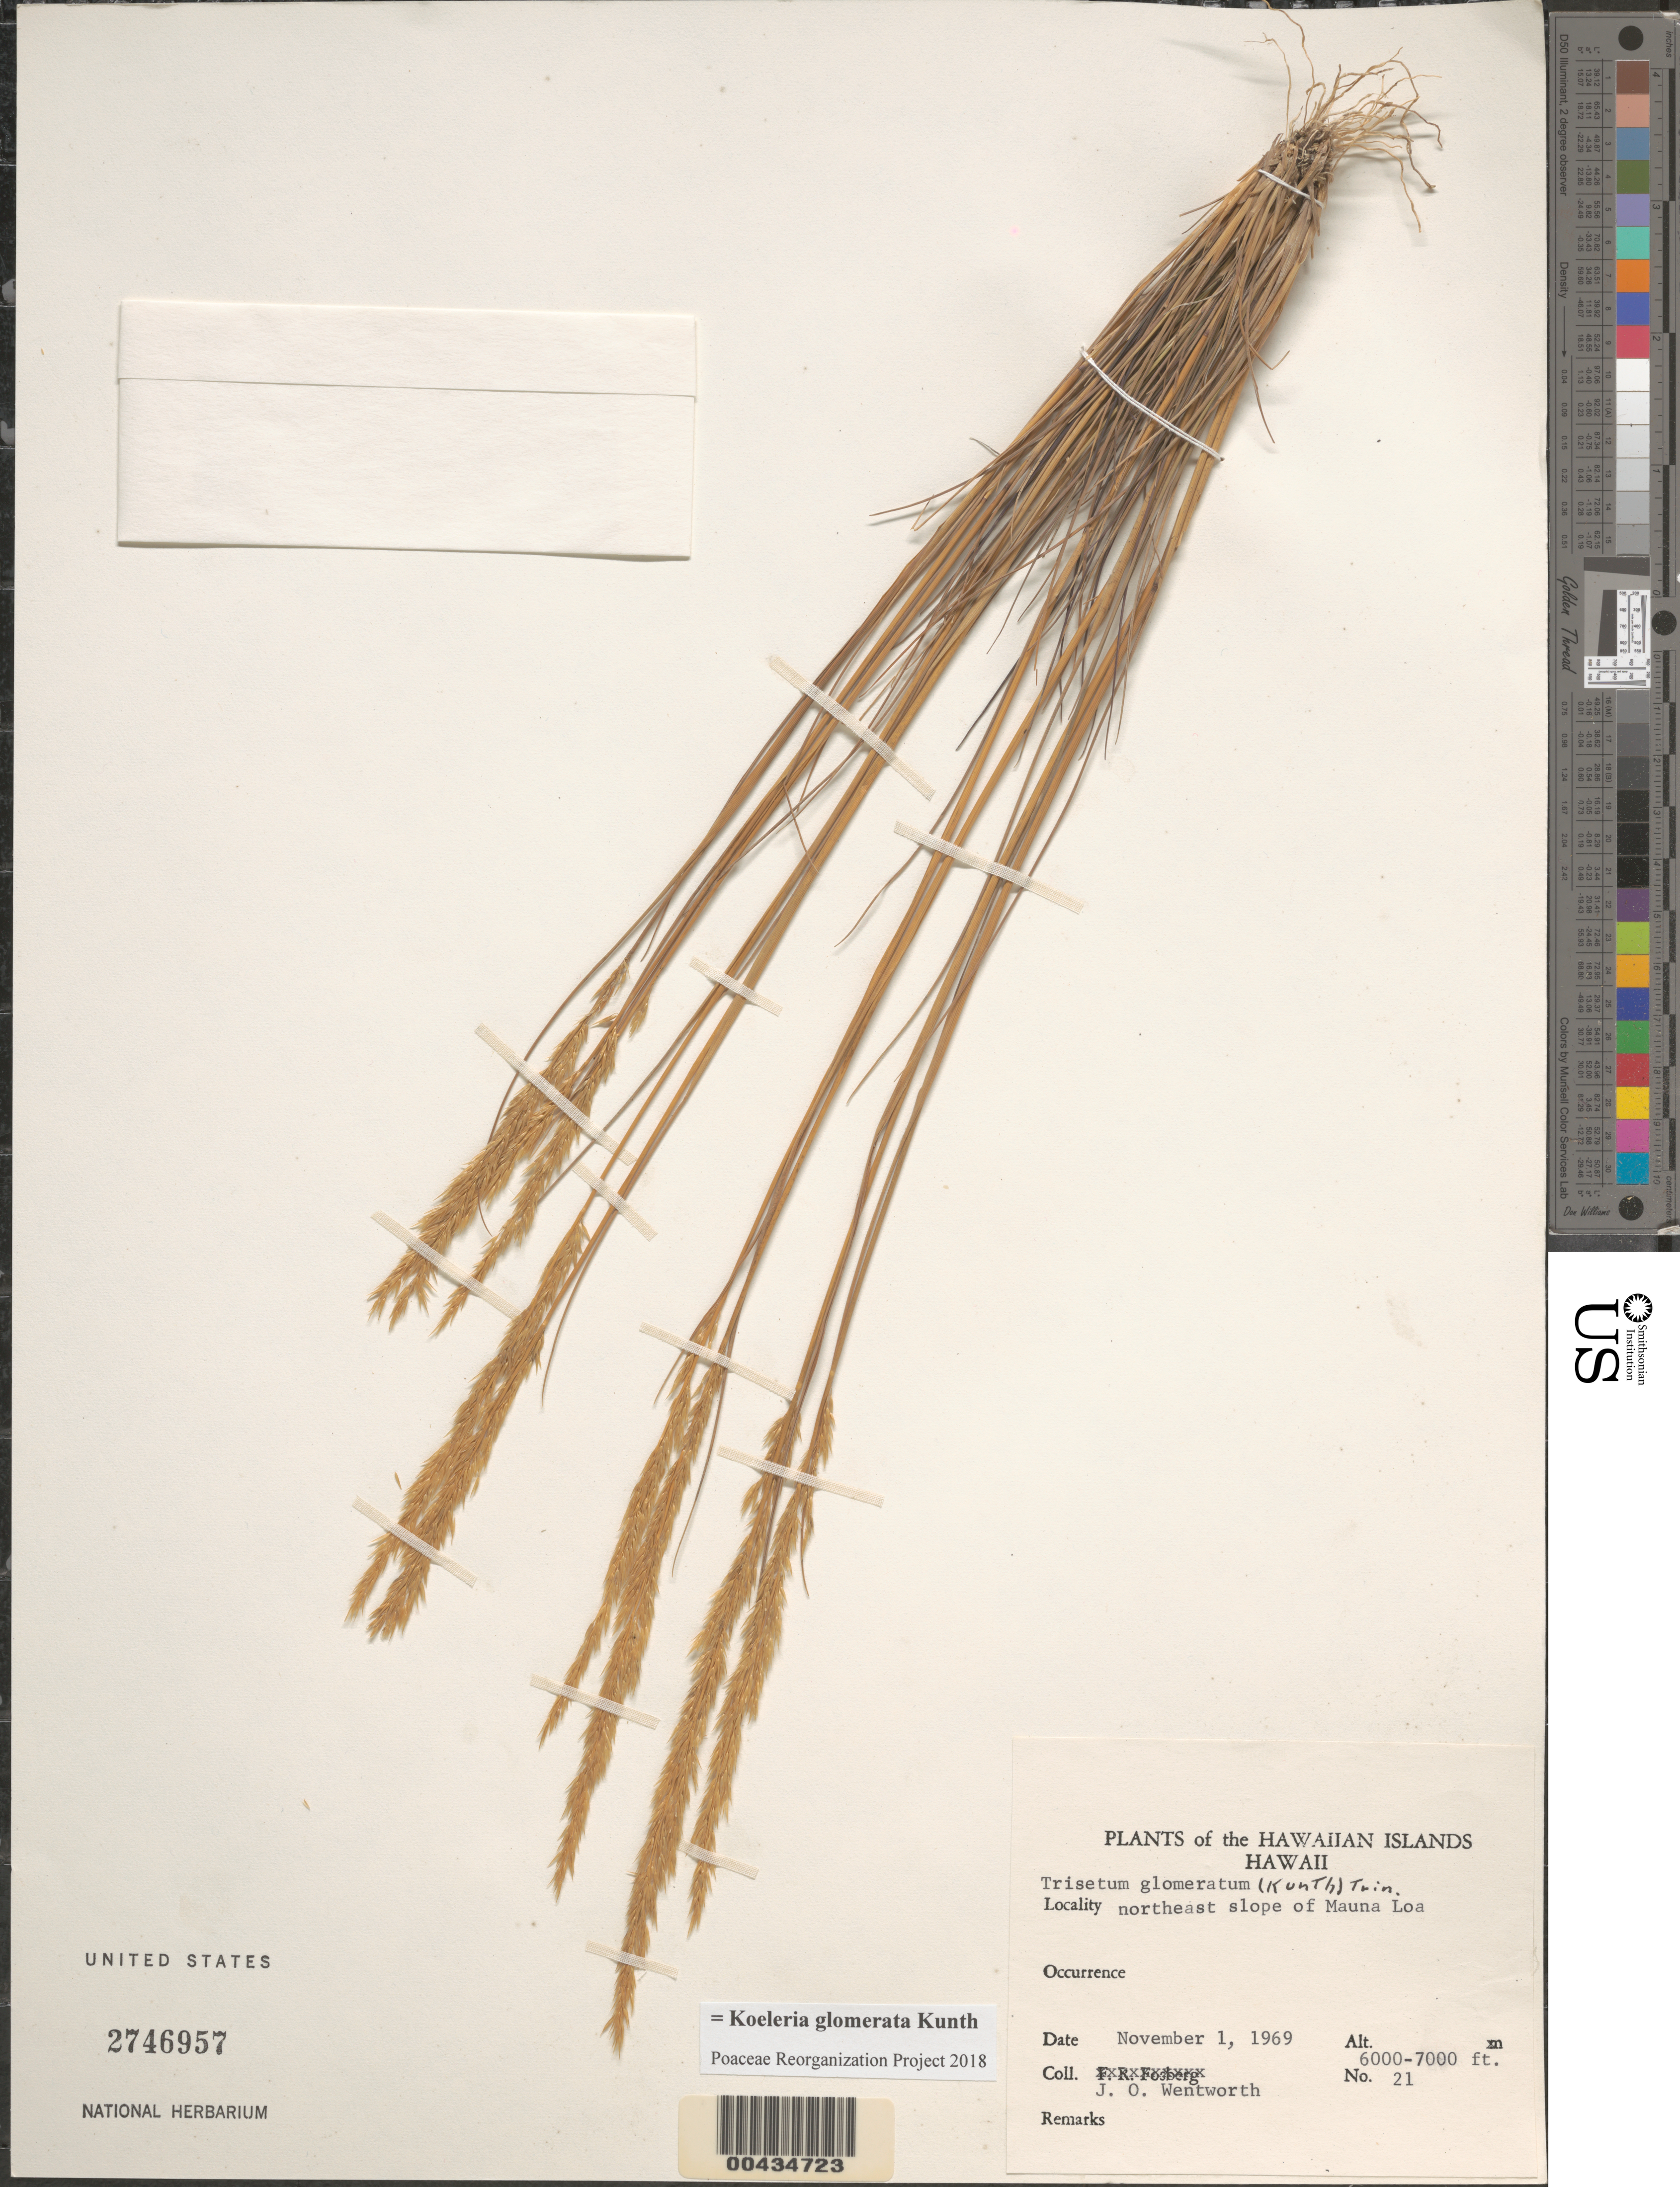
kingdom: Plantae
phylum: Tracheophyta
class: Liliopsida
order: Poales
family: Poaceae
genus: Koeleria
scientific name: Koeleria glomerata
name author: Kunth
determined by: Poaceae Reorganization Project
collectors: J. Wentworth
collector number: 21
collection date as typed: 1 Nov 1969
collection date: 1969-11-01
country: United States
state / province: Hawaii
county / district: Hawaii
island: Hawaii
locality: northeast slope of Mauna Loa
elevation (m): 1829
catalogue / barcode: US 2746957